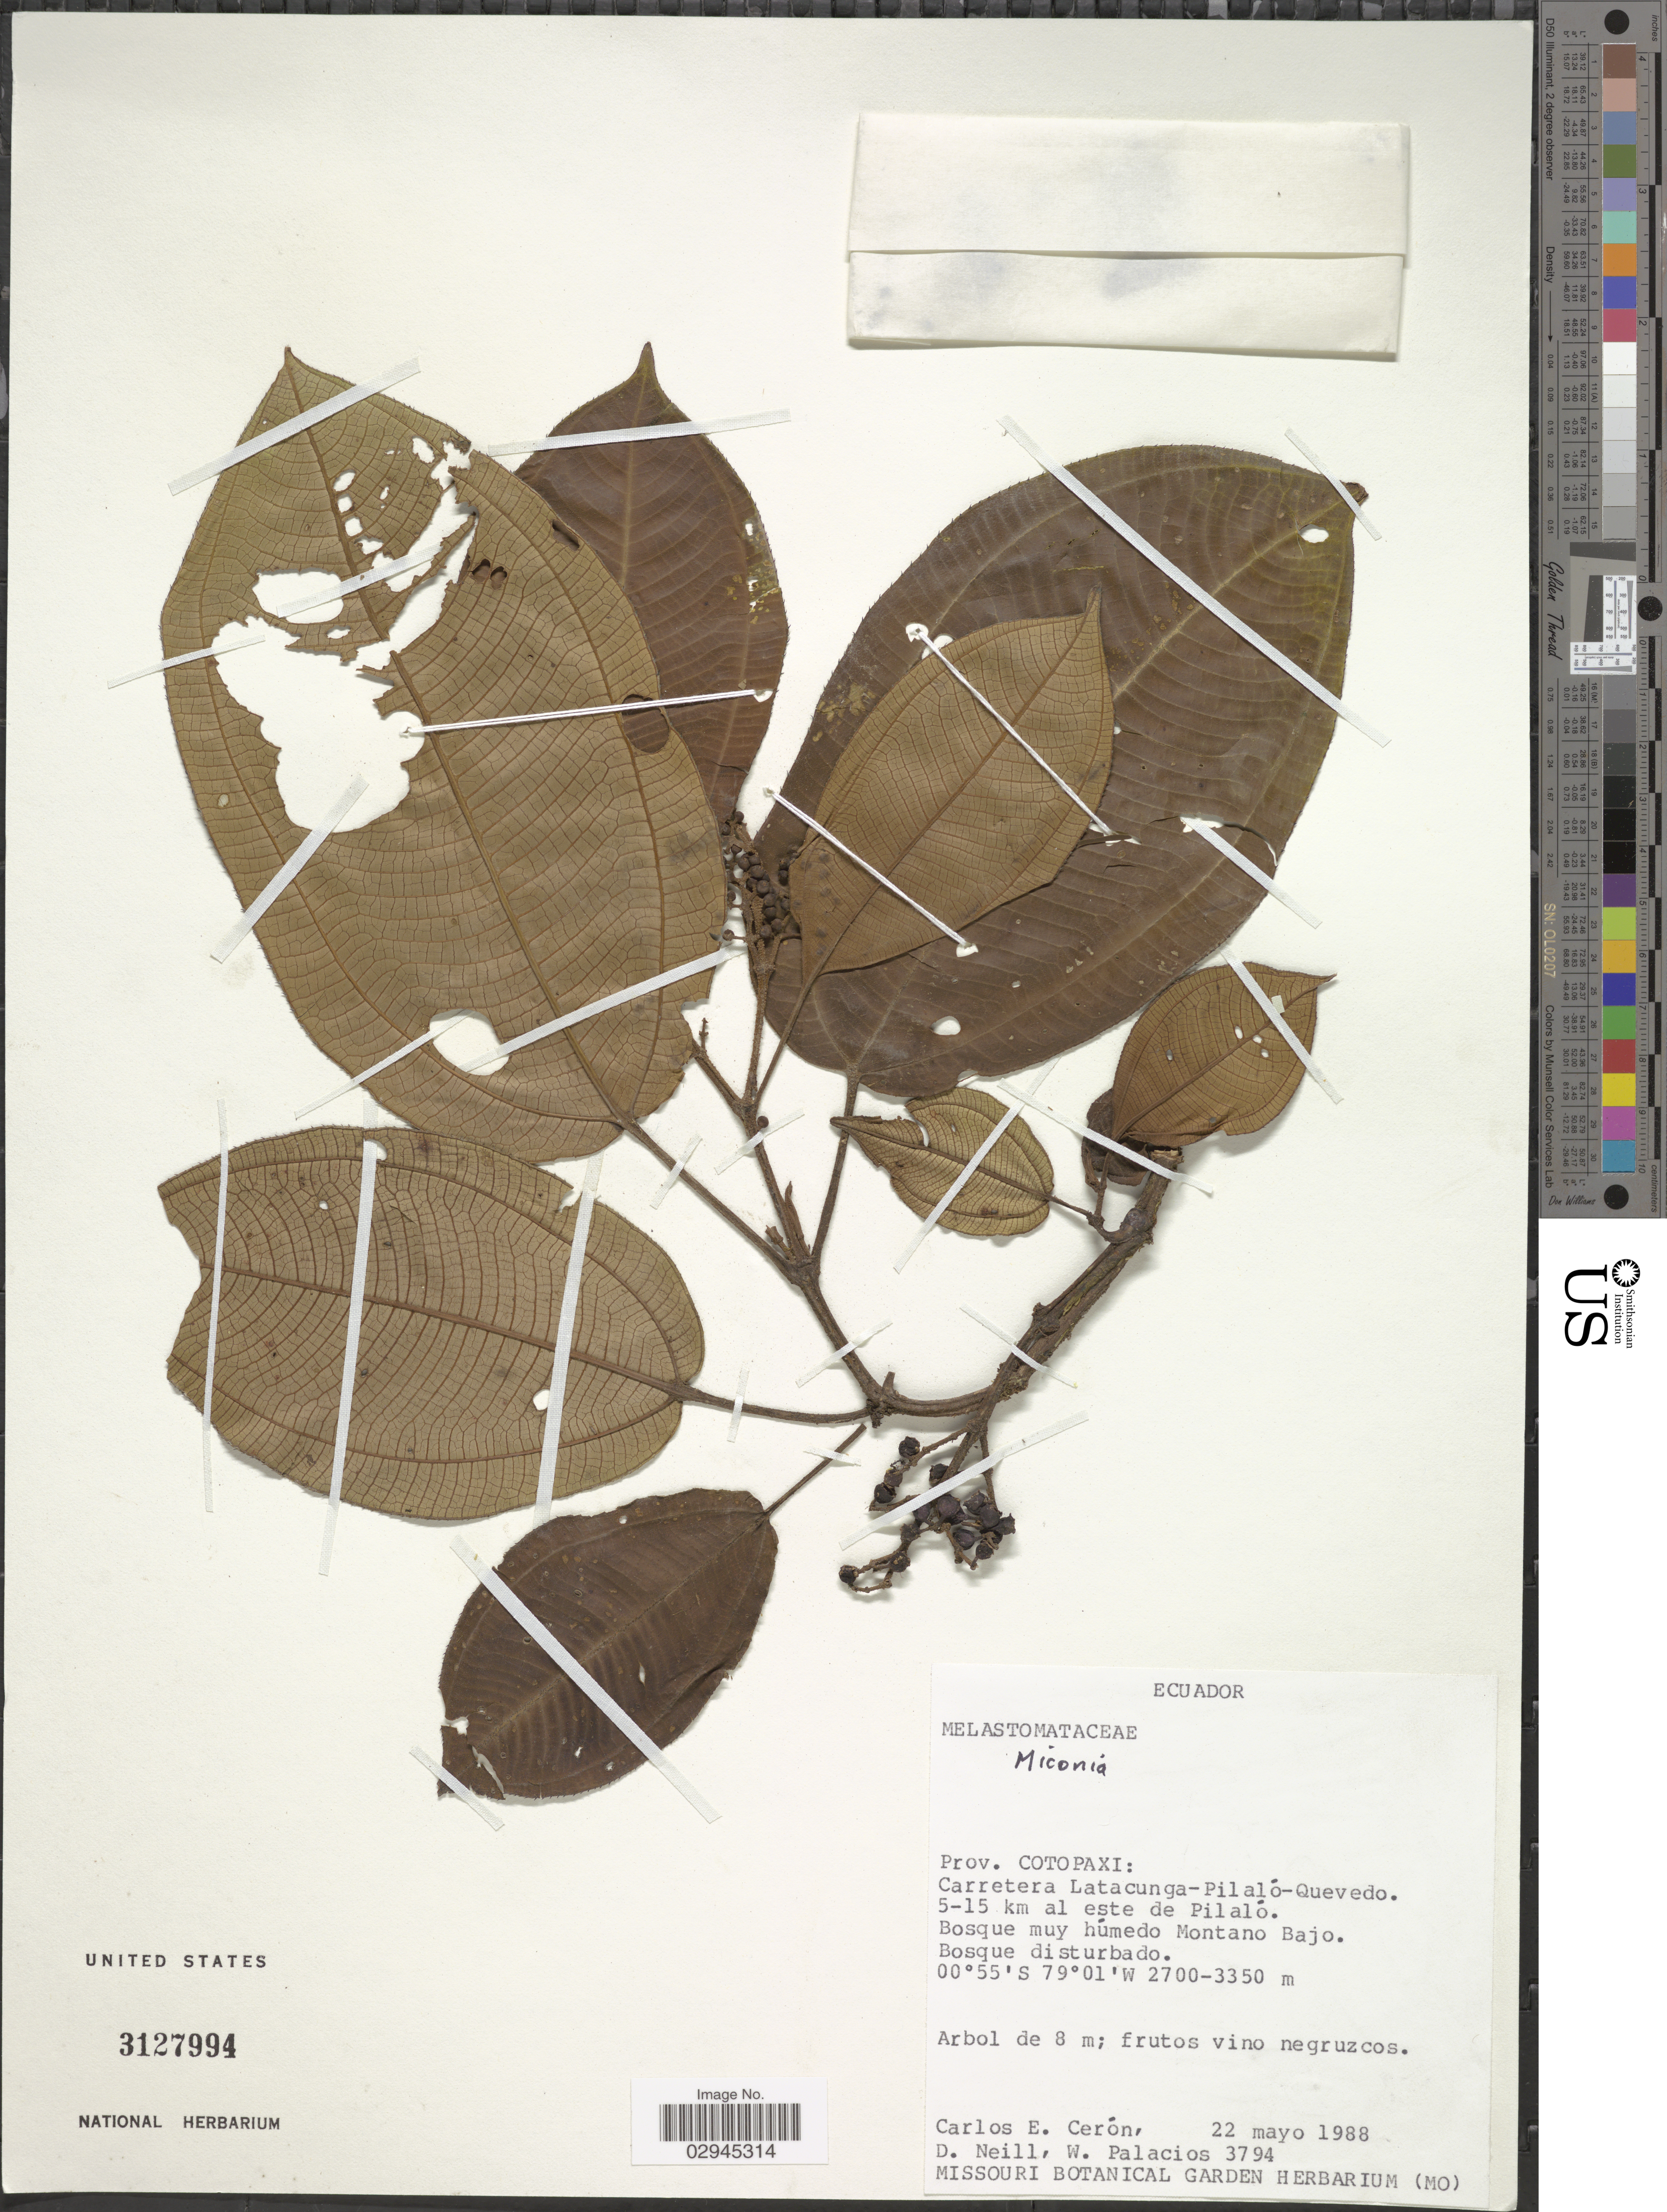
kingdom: Plantae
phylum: Tracheophyta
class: Magnoliopsida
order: Myrtales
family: Melastomataceae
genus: Miconia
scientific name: Miconia sp.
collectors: C. E. Cerón M., D. Neill & W. Palacios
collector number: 3794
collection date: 1988-05-22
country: Ecuador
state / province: Cotopaxi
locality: Carretera Latacunga-Pilaló-Quevedo. 5-15 km al este de Pilaló. Bosque muy húmedo Montano Bajo.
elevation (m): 2700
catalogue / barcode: US 3127994